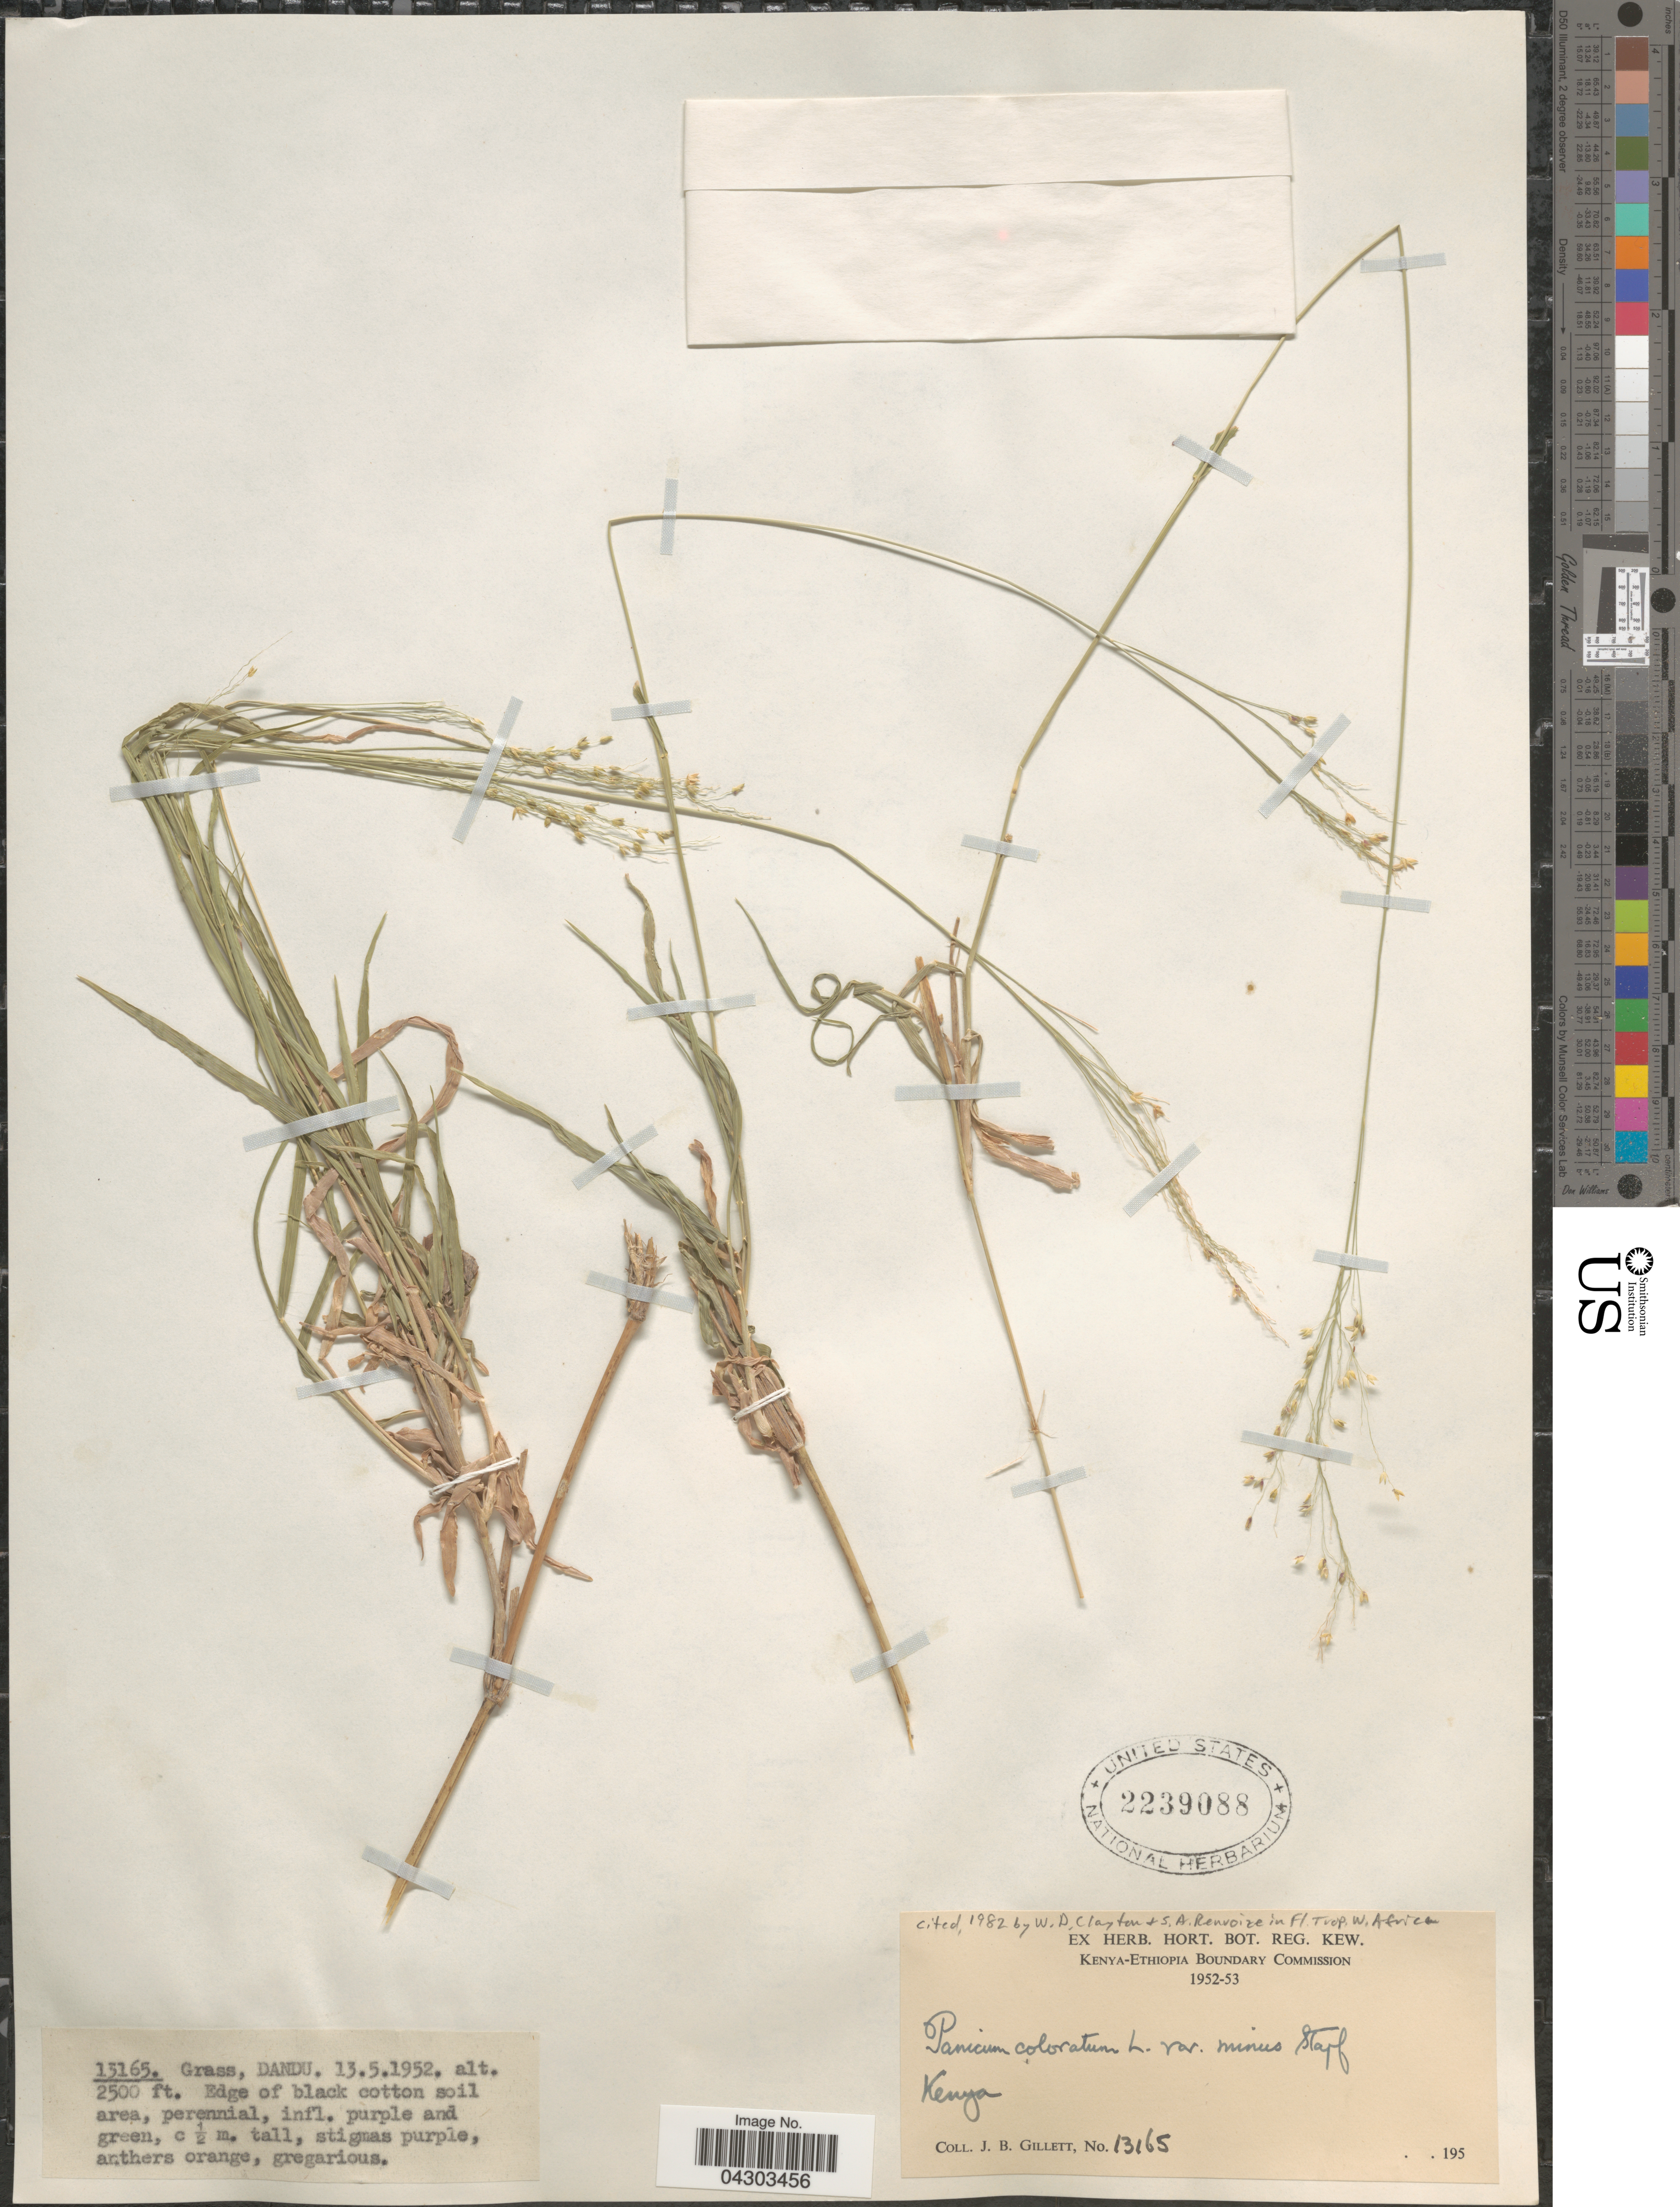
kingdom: Plantae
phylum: Tracheophyta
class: Liliopsida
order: Poales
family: Poaceae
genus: Panicum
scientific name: Panicum coloratum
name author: L.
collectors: J. B. Gillett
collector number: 13165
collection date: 1952-05-13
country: Kenya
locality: Grass, Dandu. Edge of black cotton soil area.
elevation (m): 762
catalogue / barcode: US 2239088